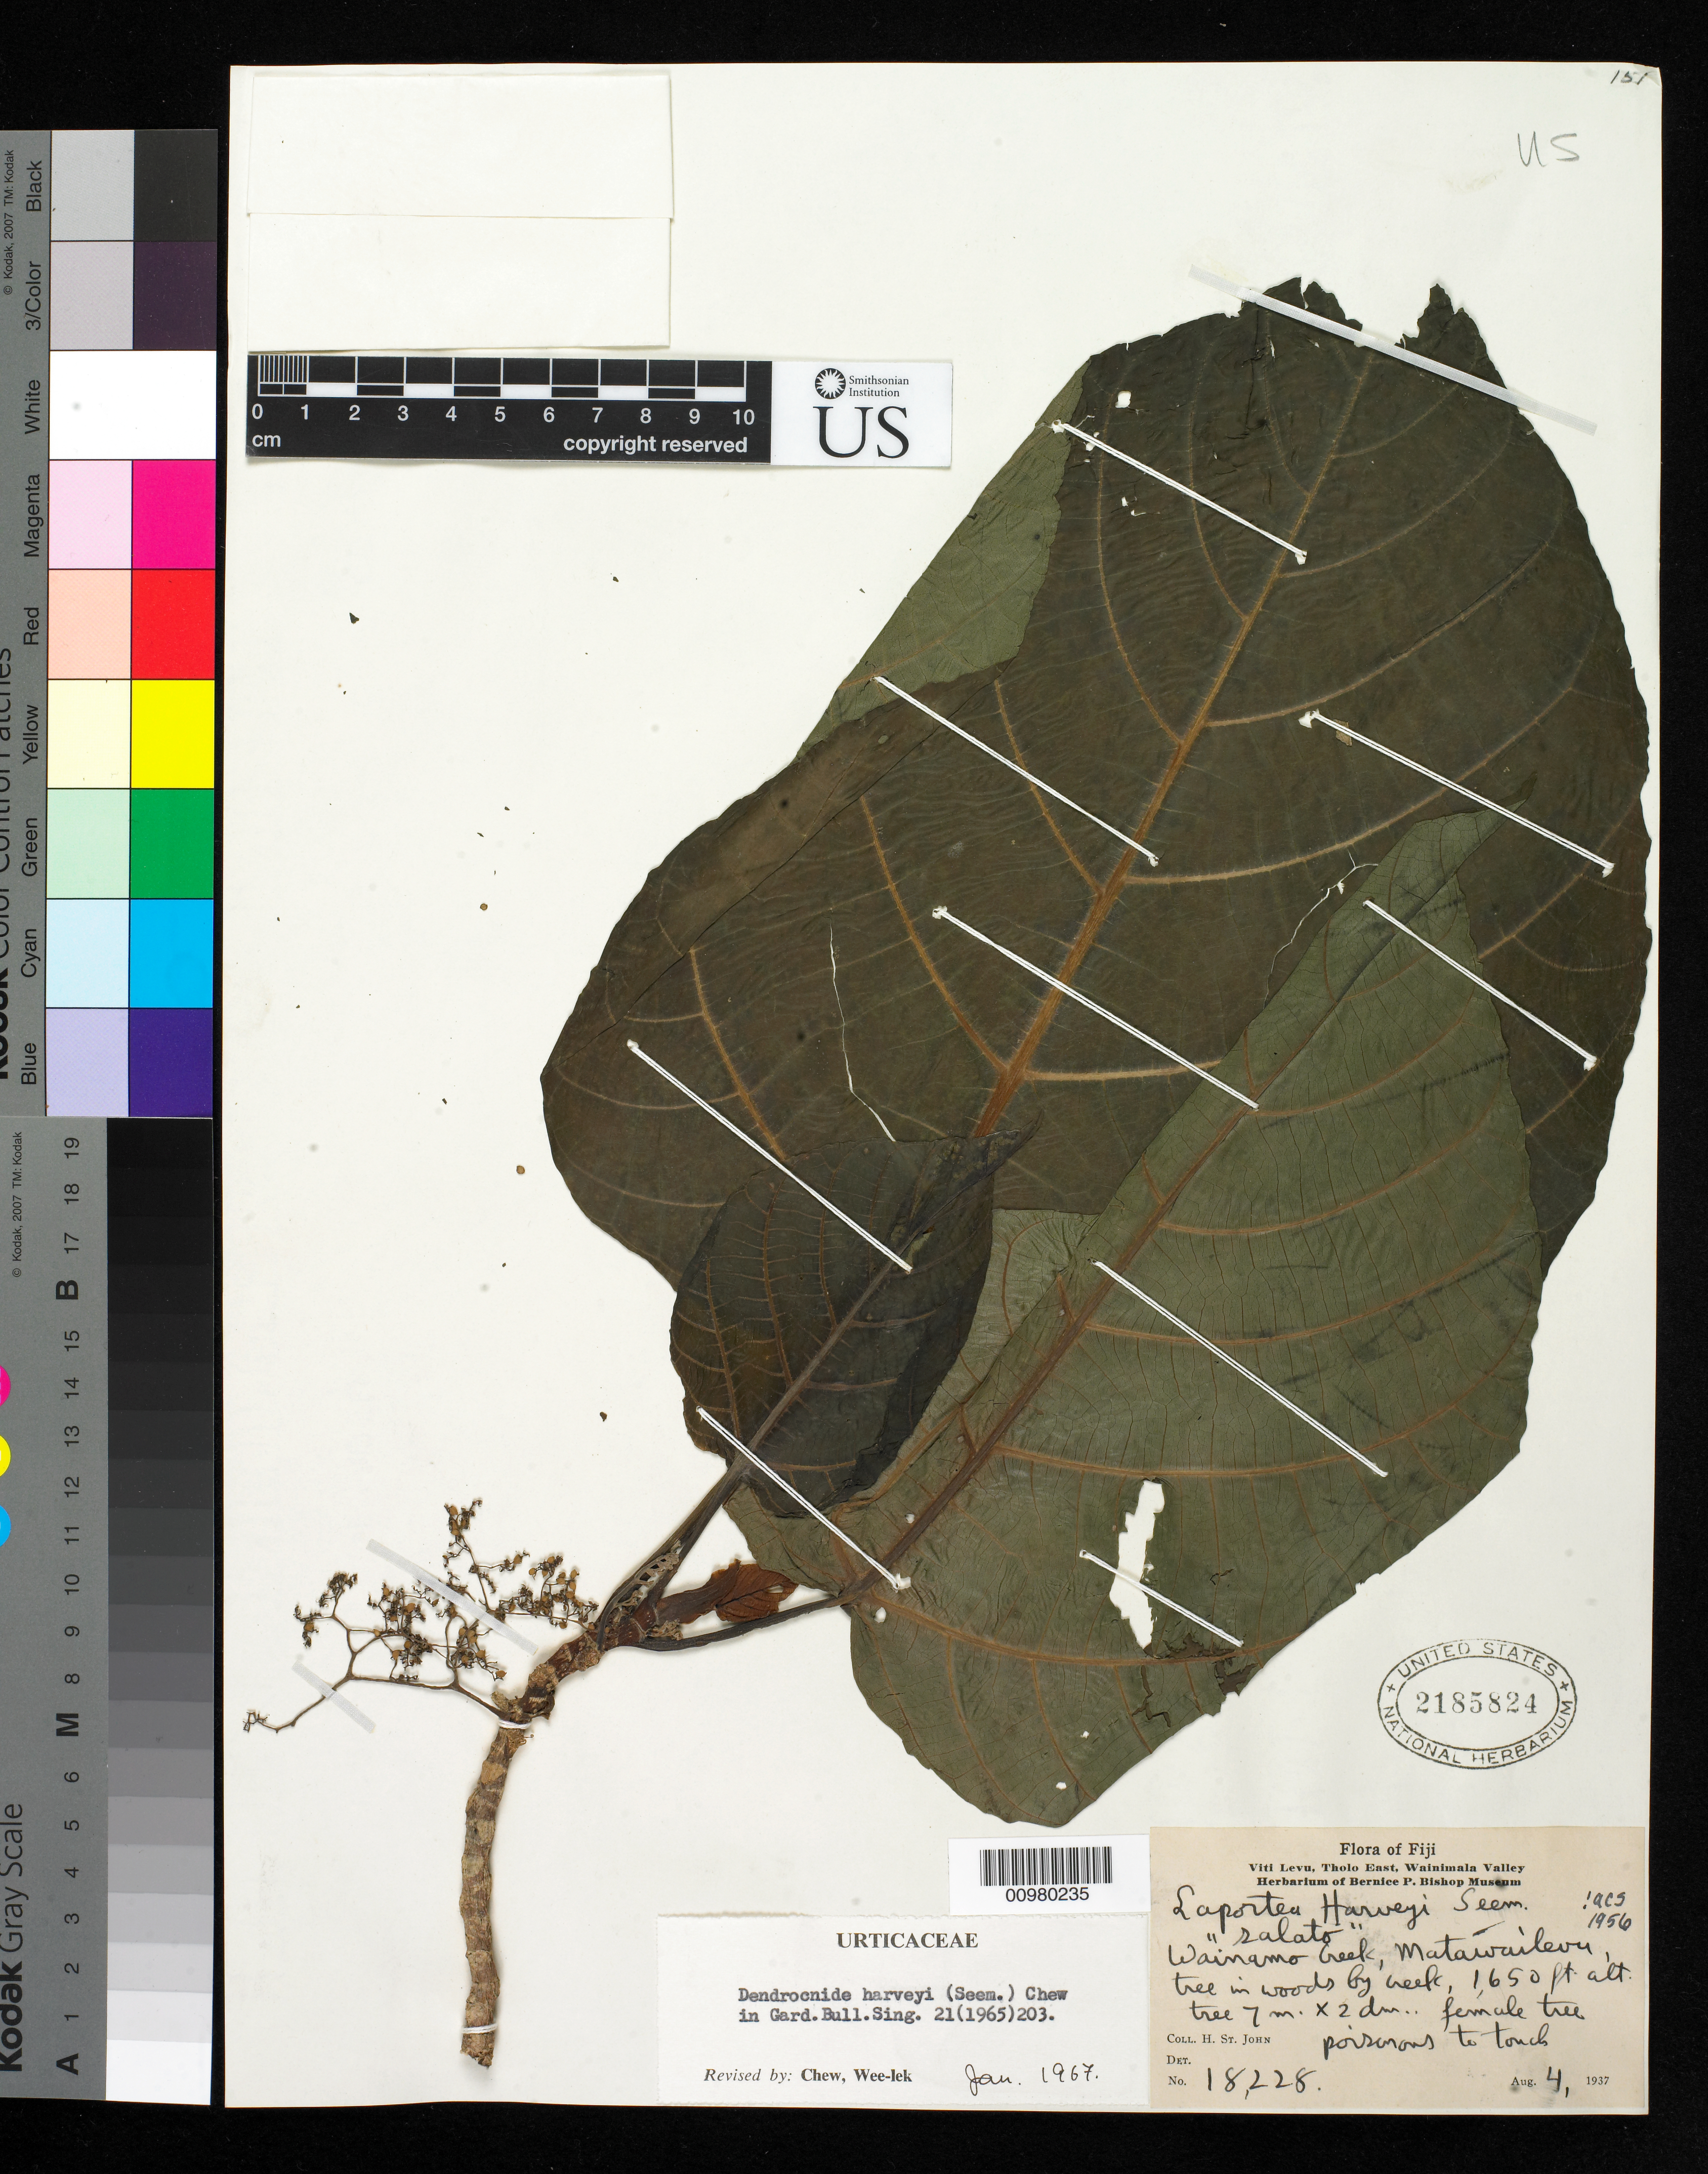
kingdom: Plantae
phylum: Tracheophyta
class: Magnoliopsida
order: Rosales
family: Urticaceae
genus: Dendrocnide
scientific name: Dendrocnide harveyi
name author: (Seem.) Chew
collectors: H. St. John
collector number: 18228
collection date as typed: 04 Aug 1937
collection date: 1937-08-04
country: Fiji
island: Viti Levu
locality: Tholo East, Wainimala Valley, Wainamo Creek, Matawailevu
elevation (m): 503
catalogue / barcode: US 2185824